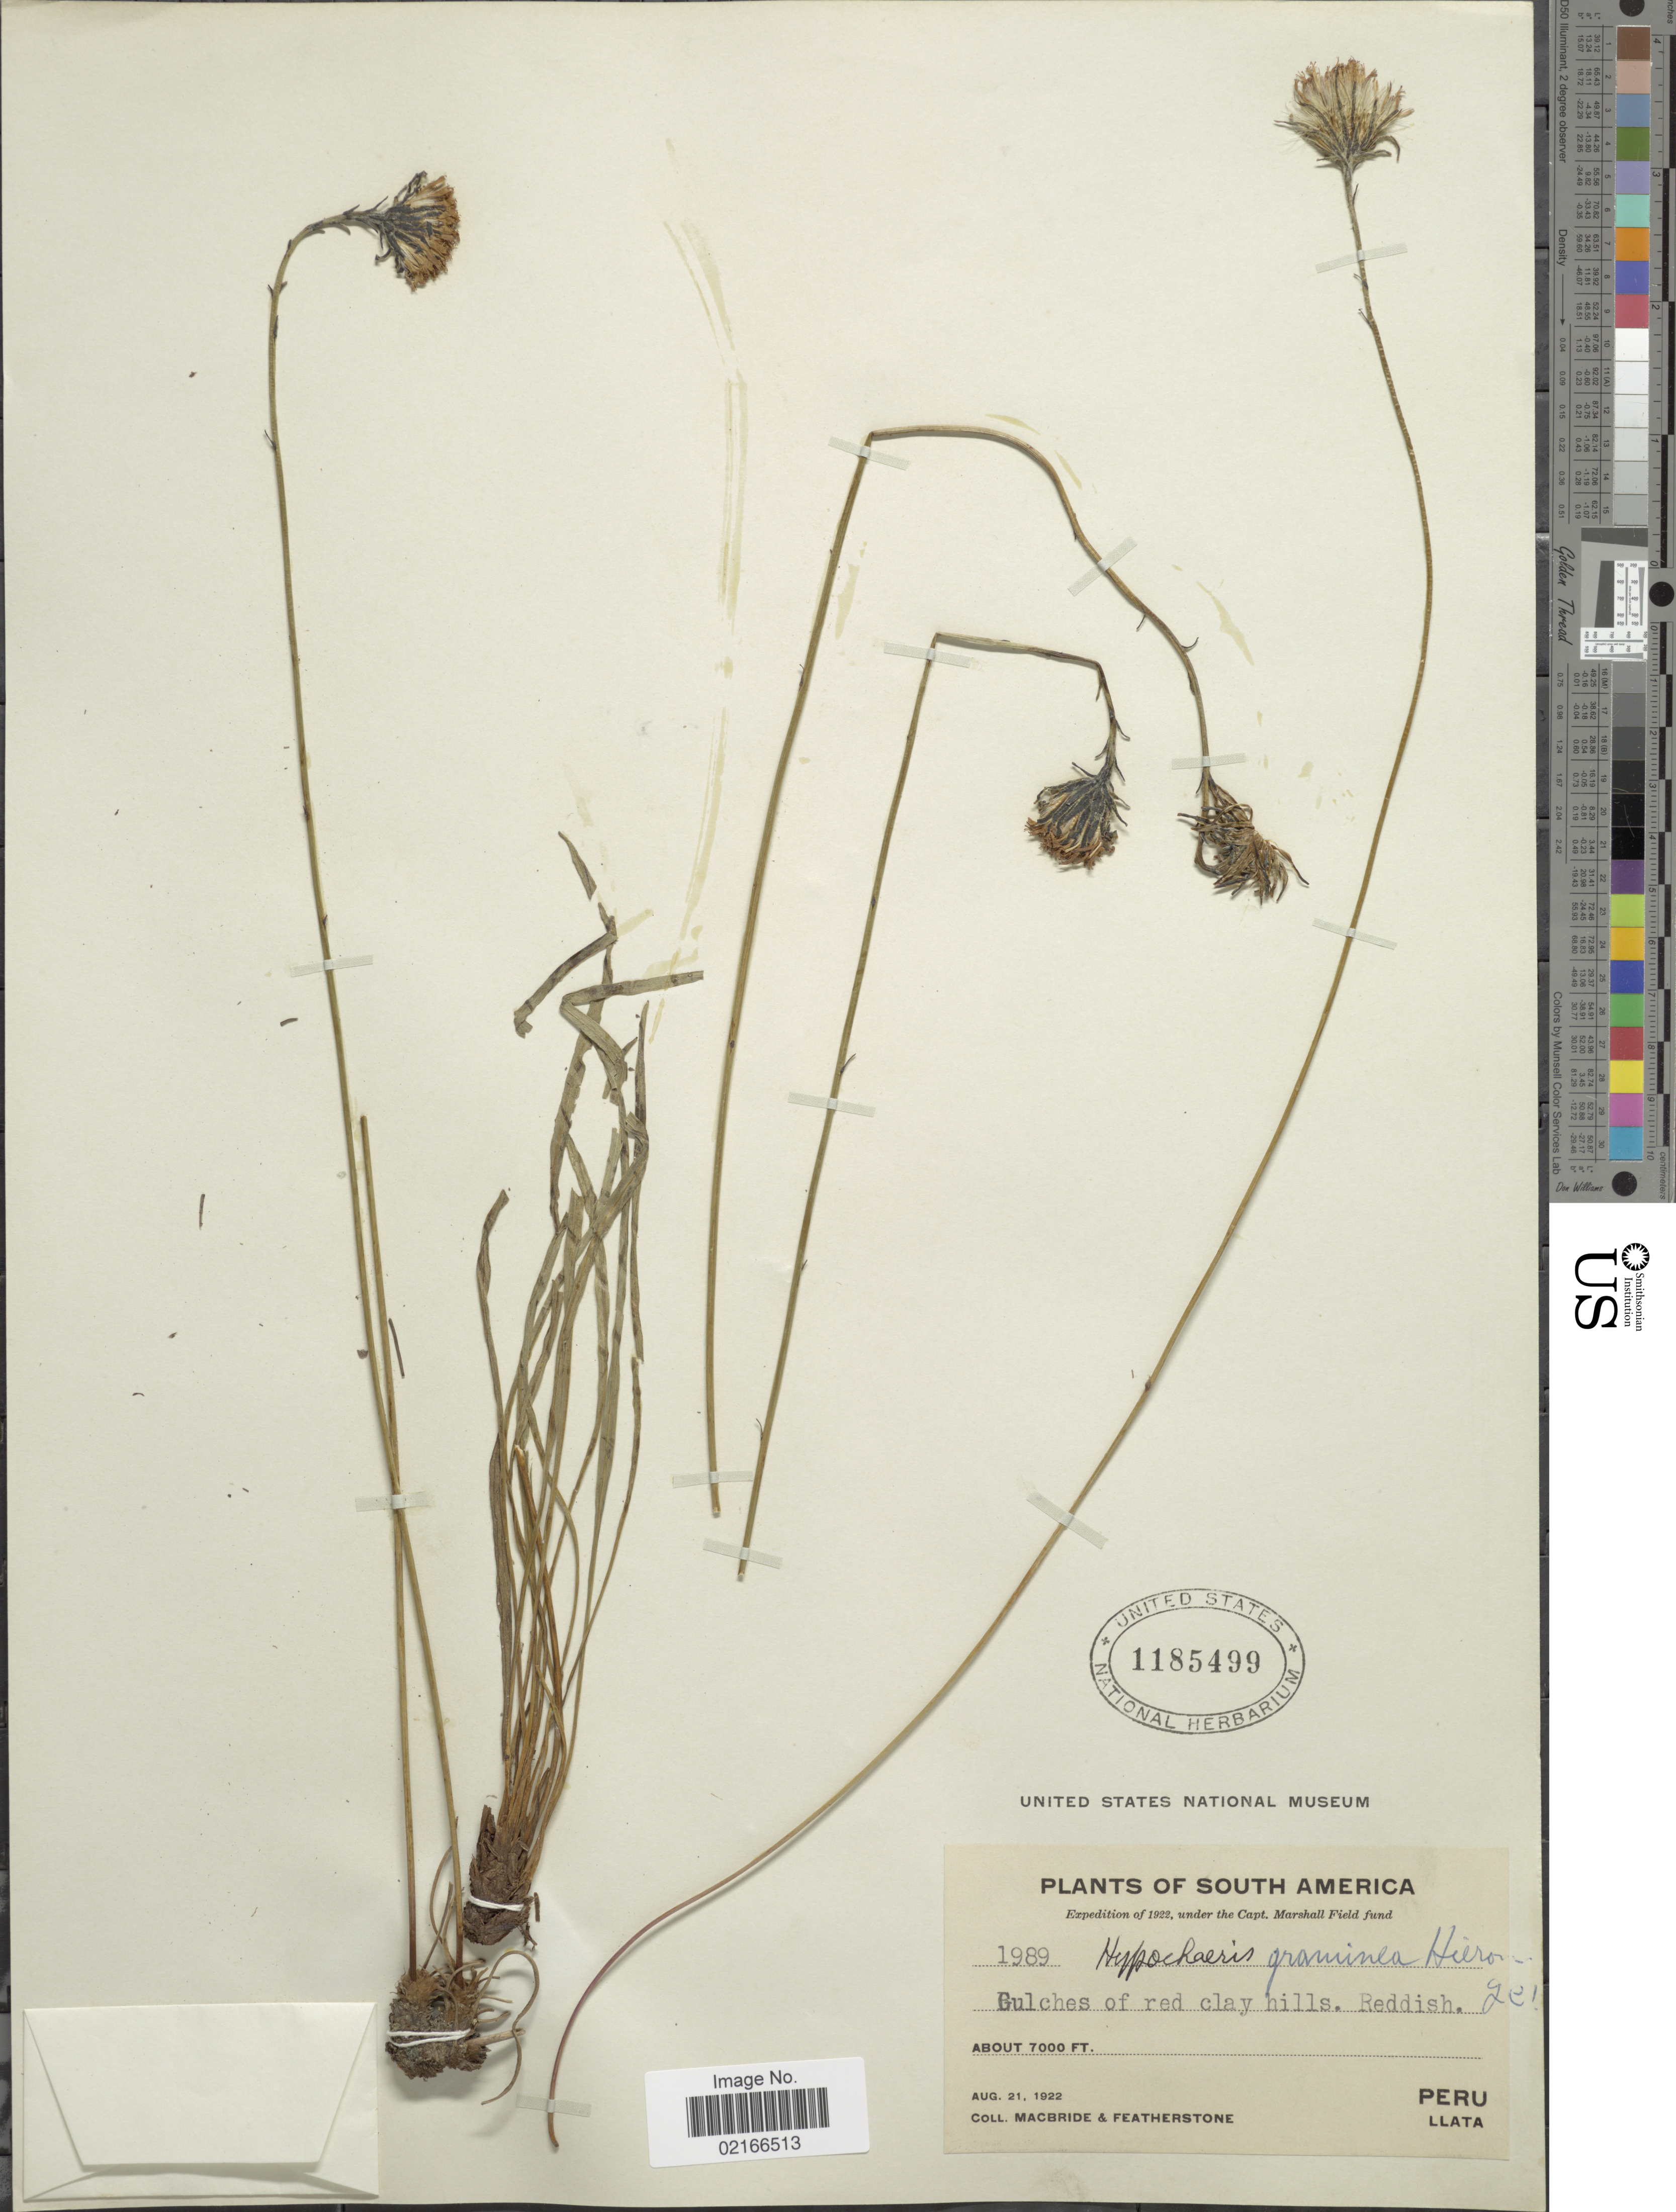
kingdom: Plantae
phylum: Tracheophyta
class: Magnoliopsida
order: Asterales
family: Asteraceae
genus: Hypochaeris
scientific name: Hypochaeris graminea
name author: Hieron.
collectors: Macbride, -- & -. Featherstone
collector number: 1989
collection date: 1922-08-21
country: Peru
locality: Llata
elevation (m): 2134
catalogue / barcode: US 1185499